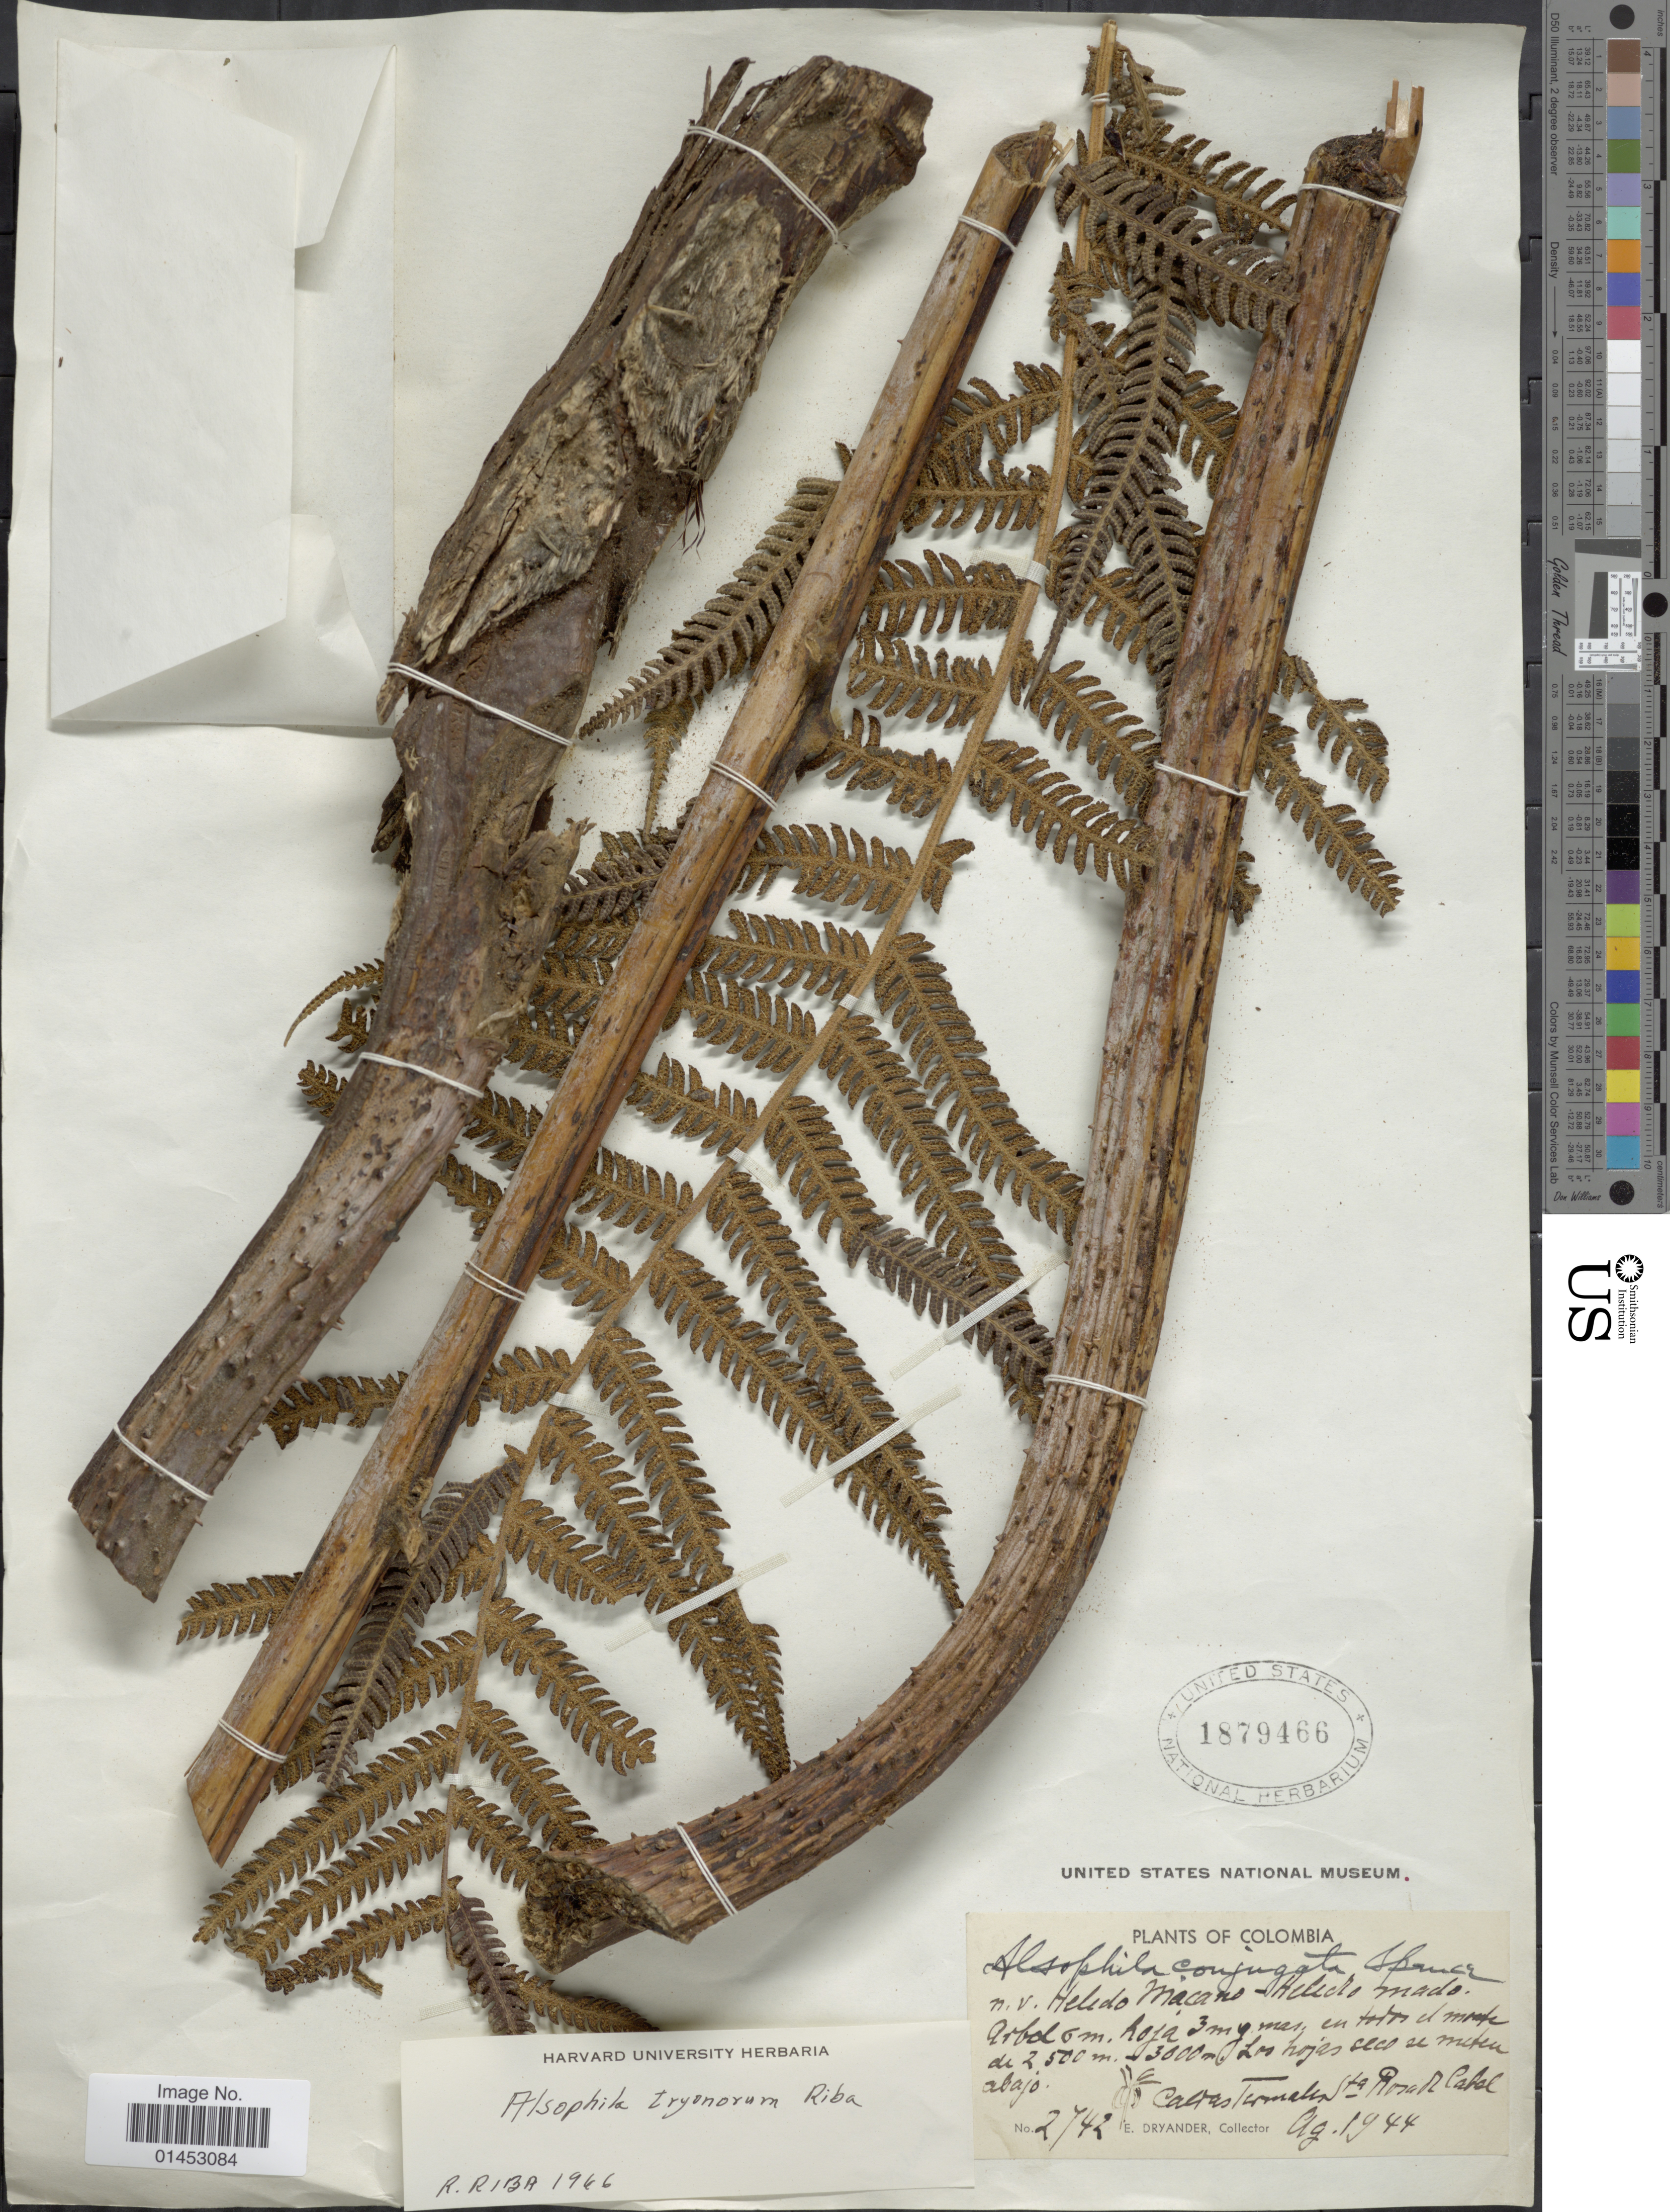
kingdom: Plantae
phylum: Tracheophyta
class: Polypodiopsida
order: Cyatheales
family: Cyatheaceae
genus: Cyathea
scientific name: Cyathea tryonorum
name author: (Riba) Lellinger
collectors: E. Dryander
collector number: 2742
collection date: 1944-08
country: Colombia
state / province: Risaralda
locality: Caldas Termales Sta Rosa de Cabal.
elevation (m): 2500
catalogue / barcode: US 1879466